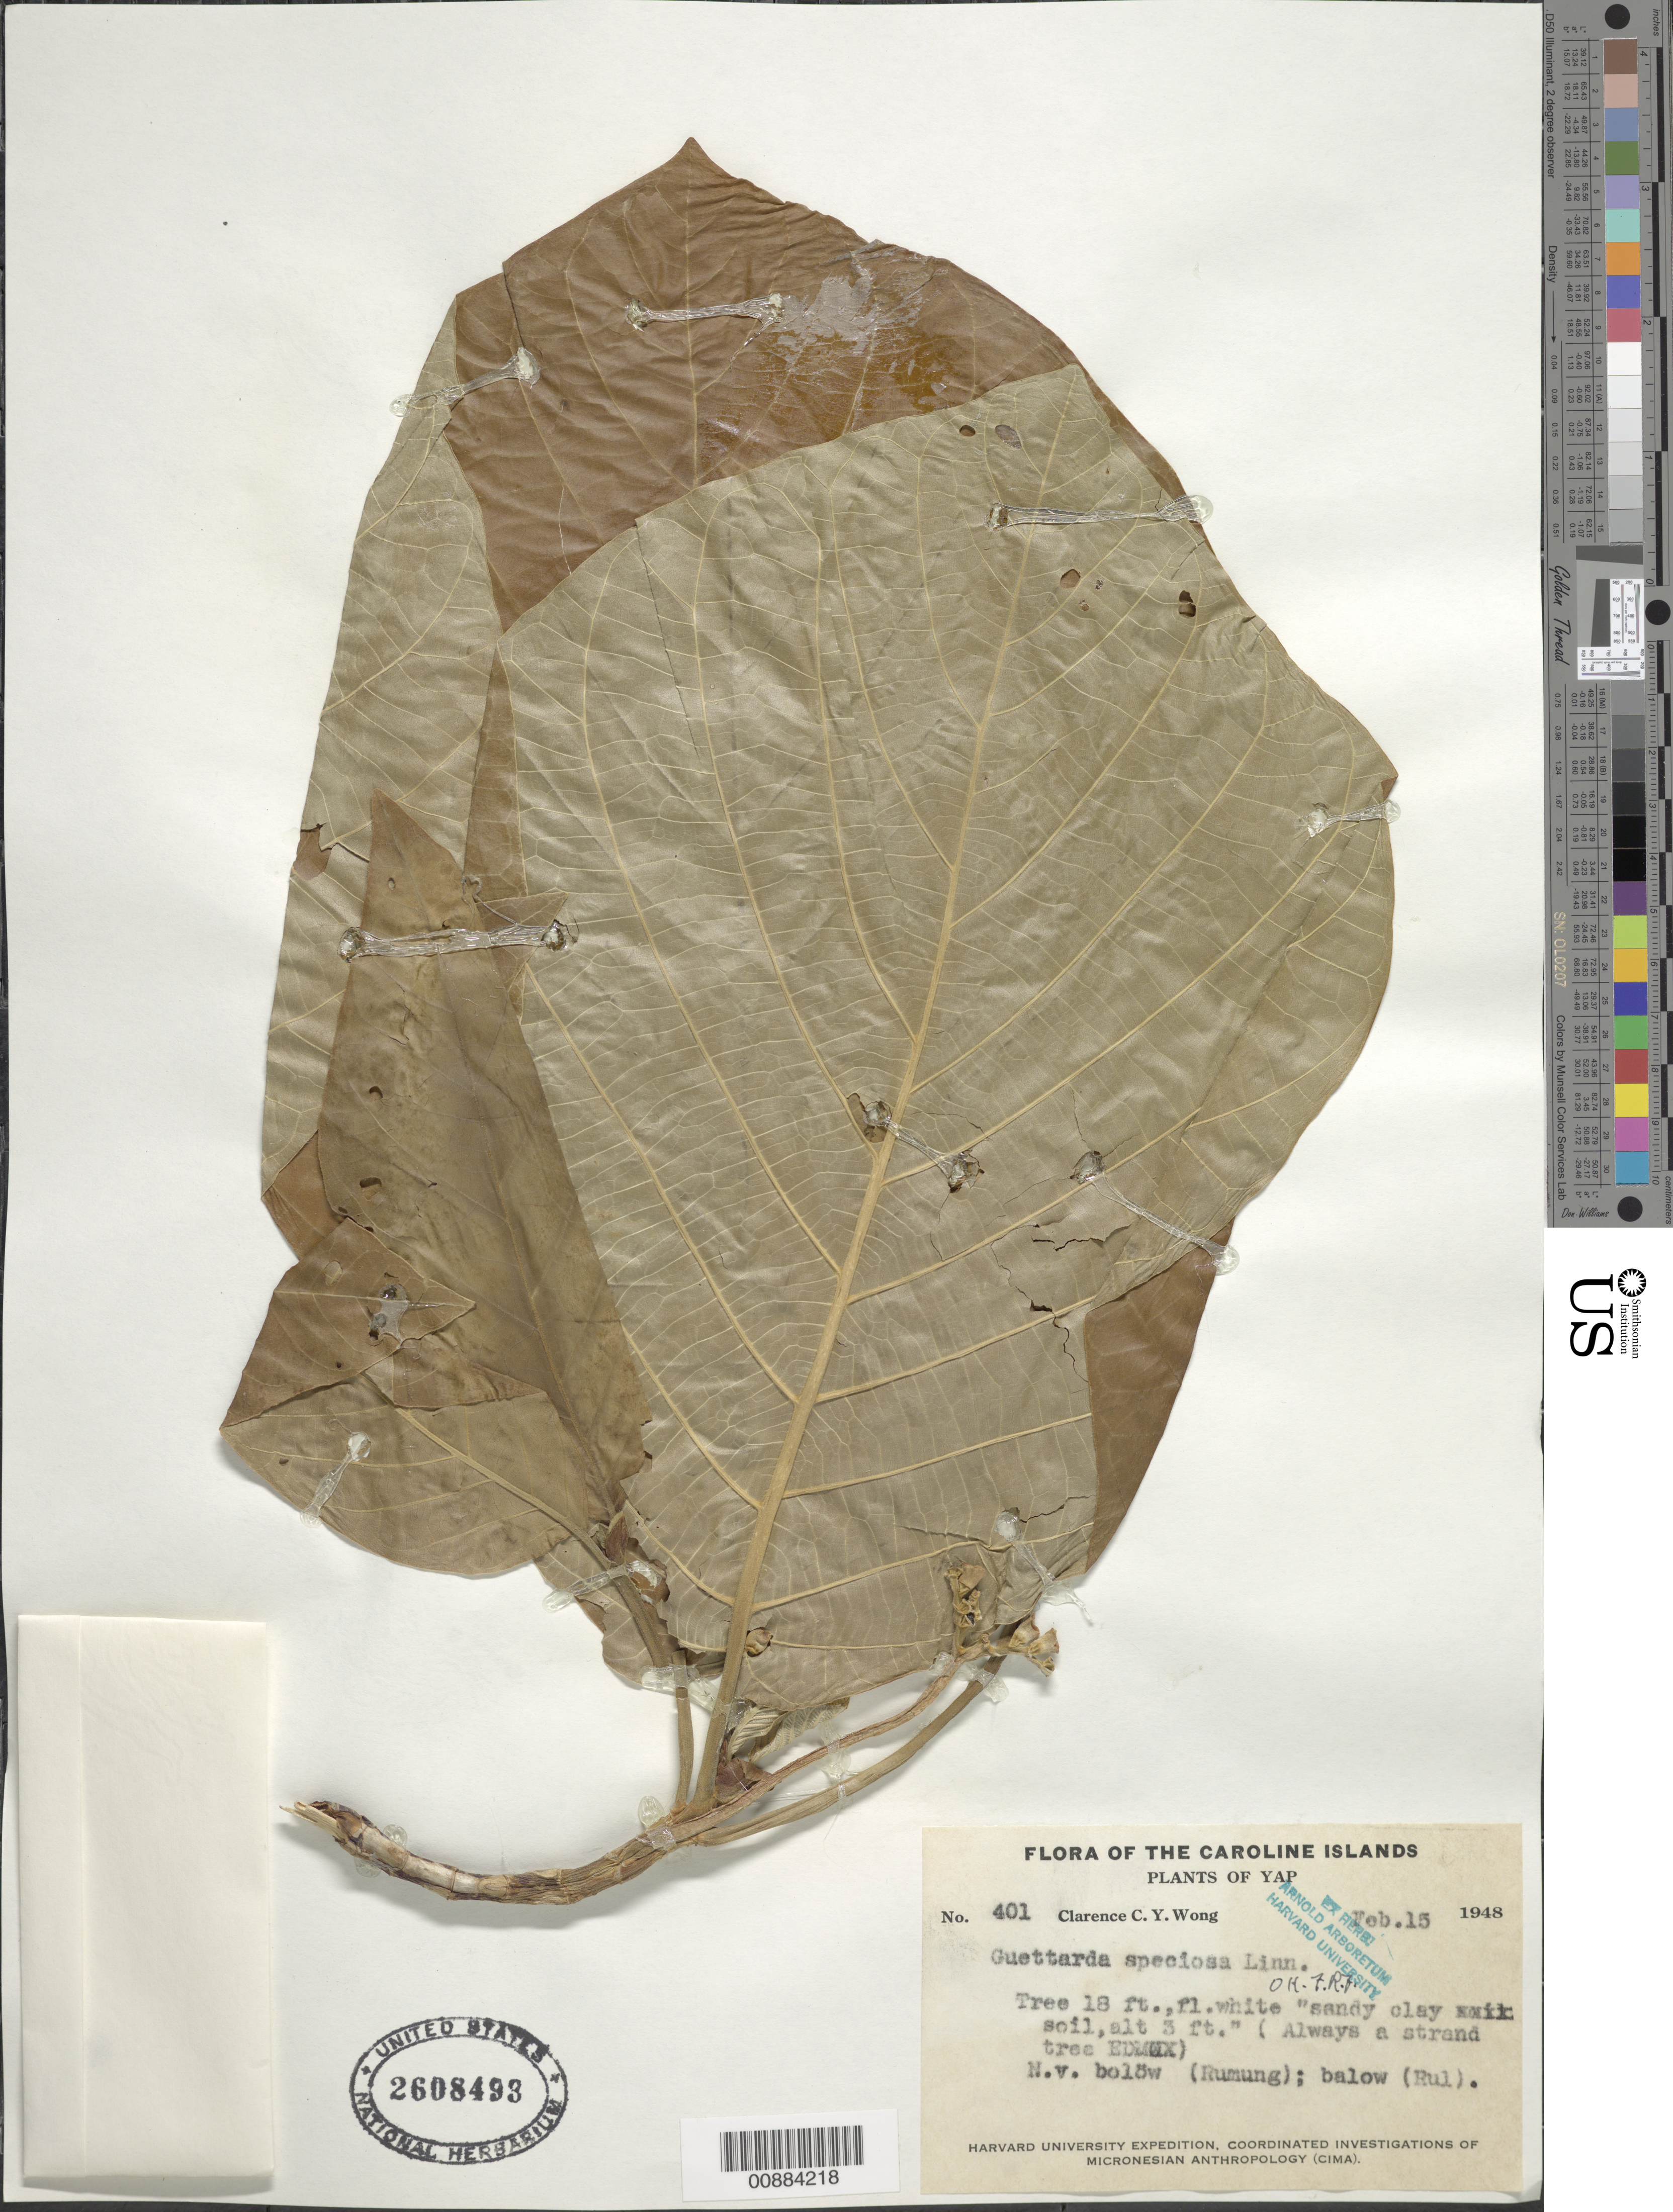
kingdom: Plantae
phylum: Tracheophyta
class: Magnoliopsida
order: Gentianales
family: Rubiaceae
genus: Guettarda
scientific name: Guettarda speciosa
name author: L.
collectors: C. Wong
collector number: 401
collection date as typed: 15 Feb 1948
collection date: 1948-02-15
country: Micronesia, Federated States of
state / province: Yap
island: Yap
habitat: sandy clay soil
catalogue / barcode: US 2608493